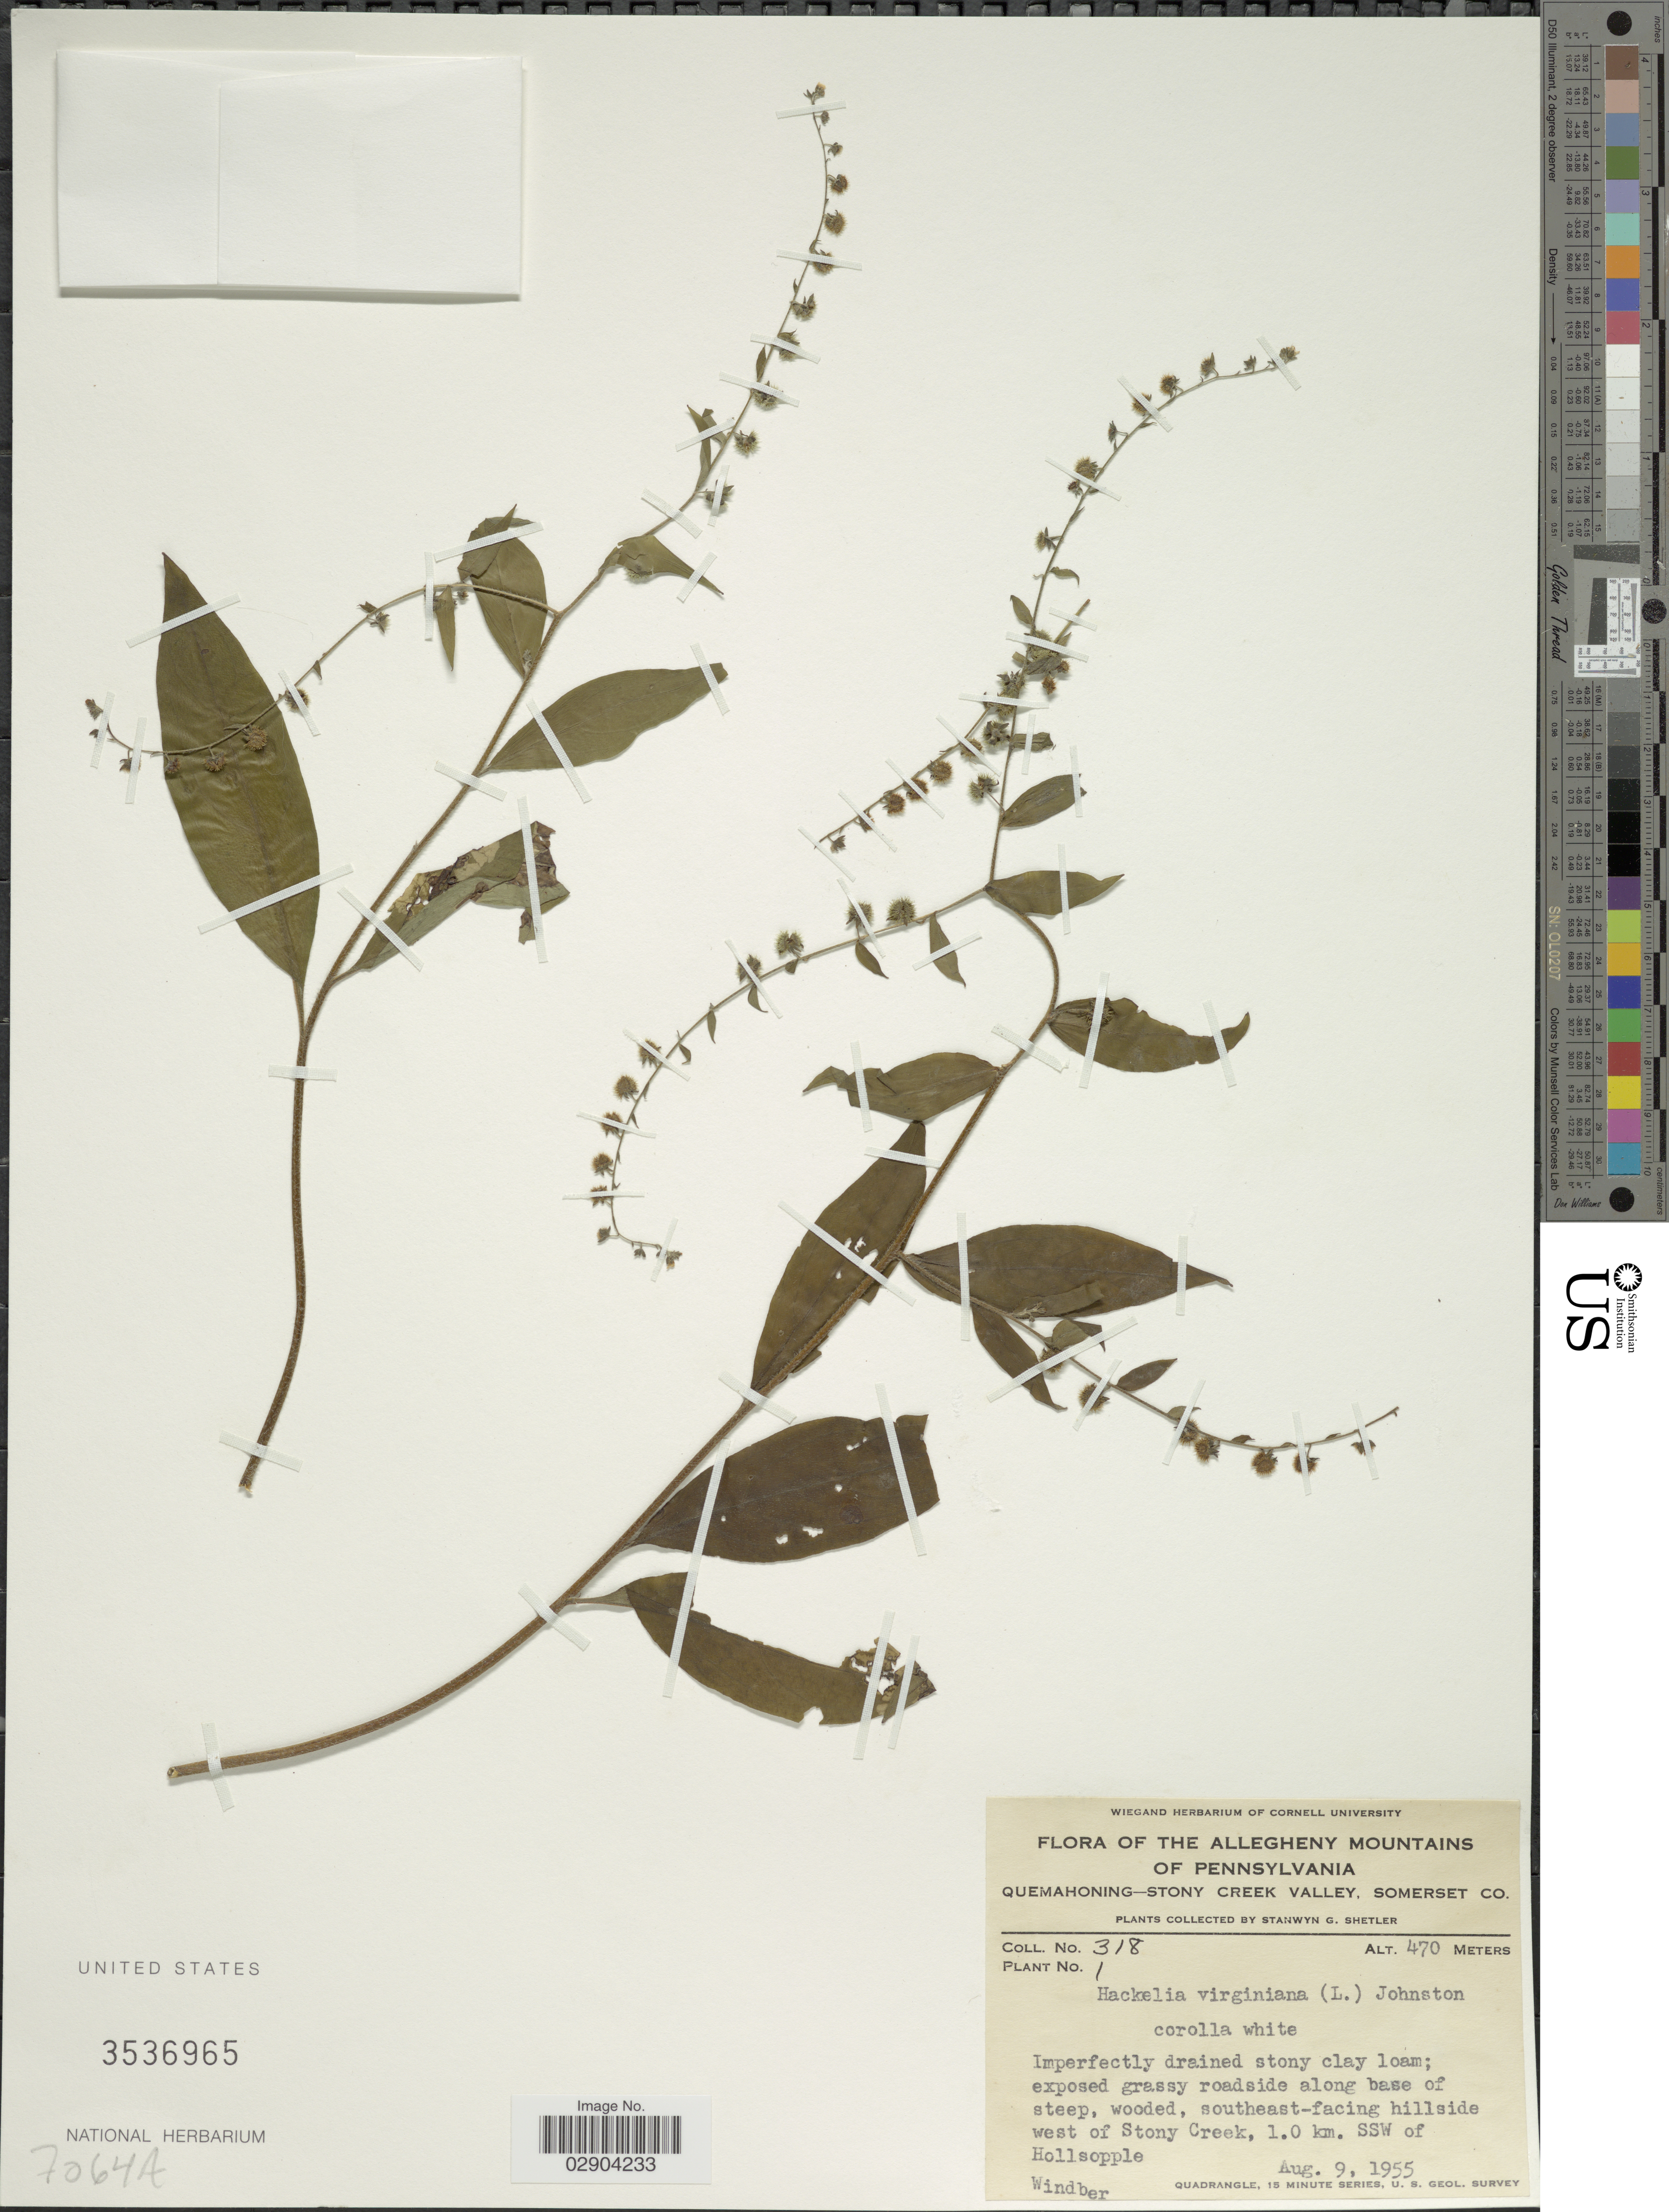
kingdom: Plantae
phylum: Tracheophyta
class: Magnoliopsida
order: Boraginales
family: Boraginaceae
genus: Hackelia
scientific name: Hackelia virginiana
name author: (L.) I.M. Johnst.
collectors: S. Shetler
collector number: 318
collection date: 1955-08-09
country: United States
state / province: Pennsylvania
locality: Allegheny Mountains of Pennsylvania. Quemahoning - Stony Creek Valley, Somerset Co. Exposed grassy roadside along base of steep, wooded, southeast-facing hillside west of Stony Creek, 1.0 km. SSW of Hollsopple.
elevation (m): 470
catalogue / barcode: US 3536965